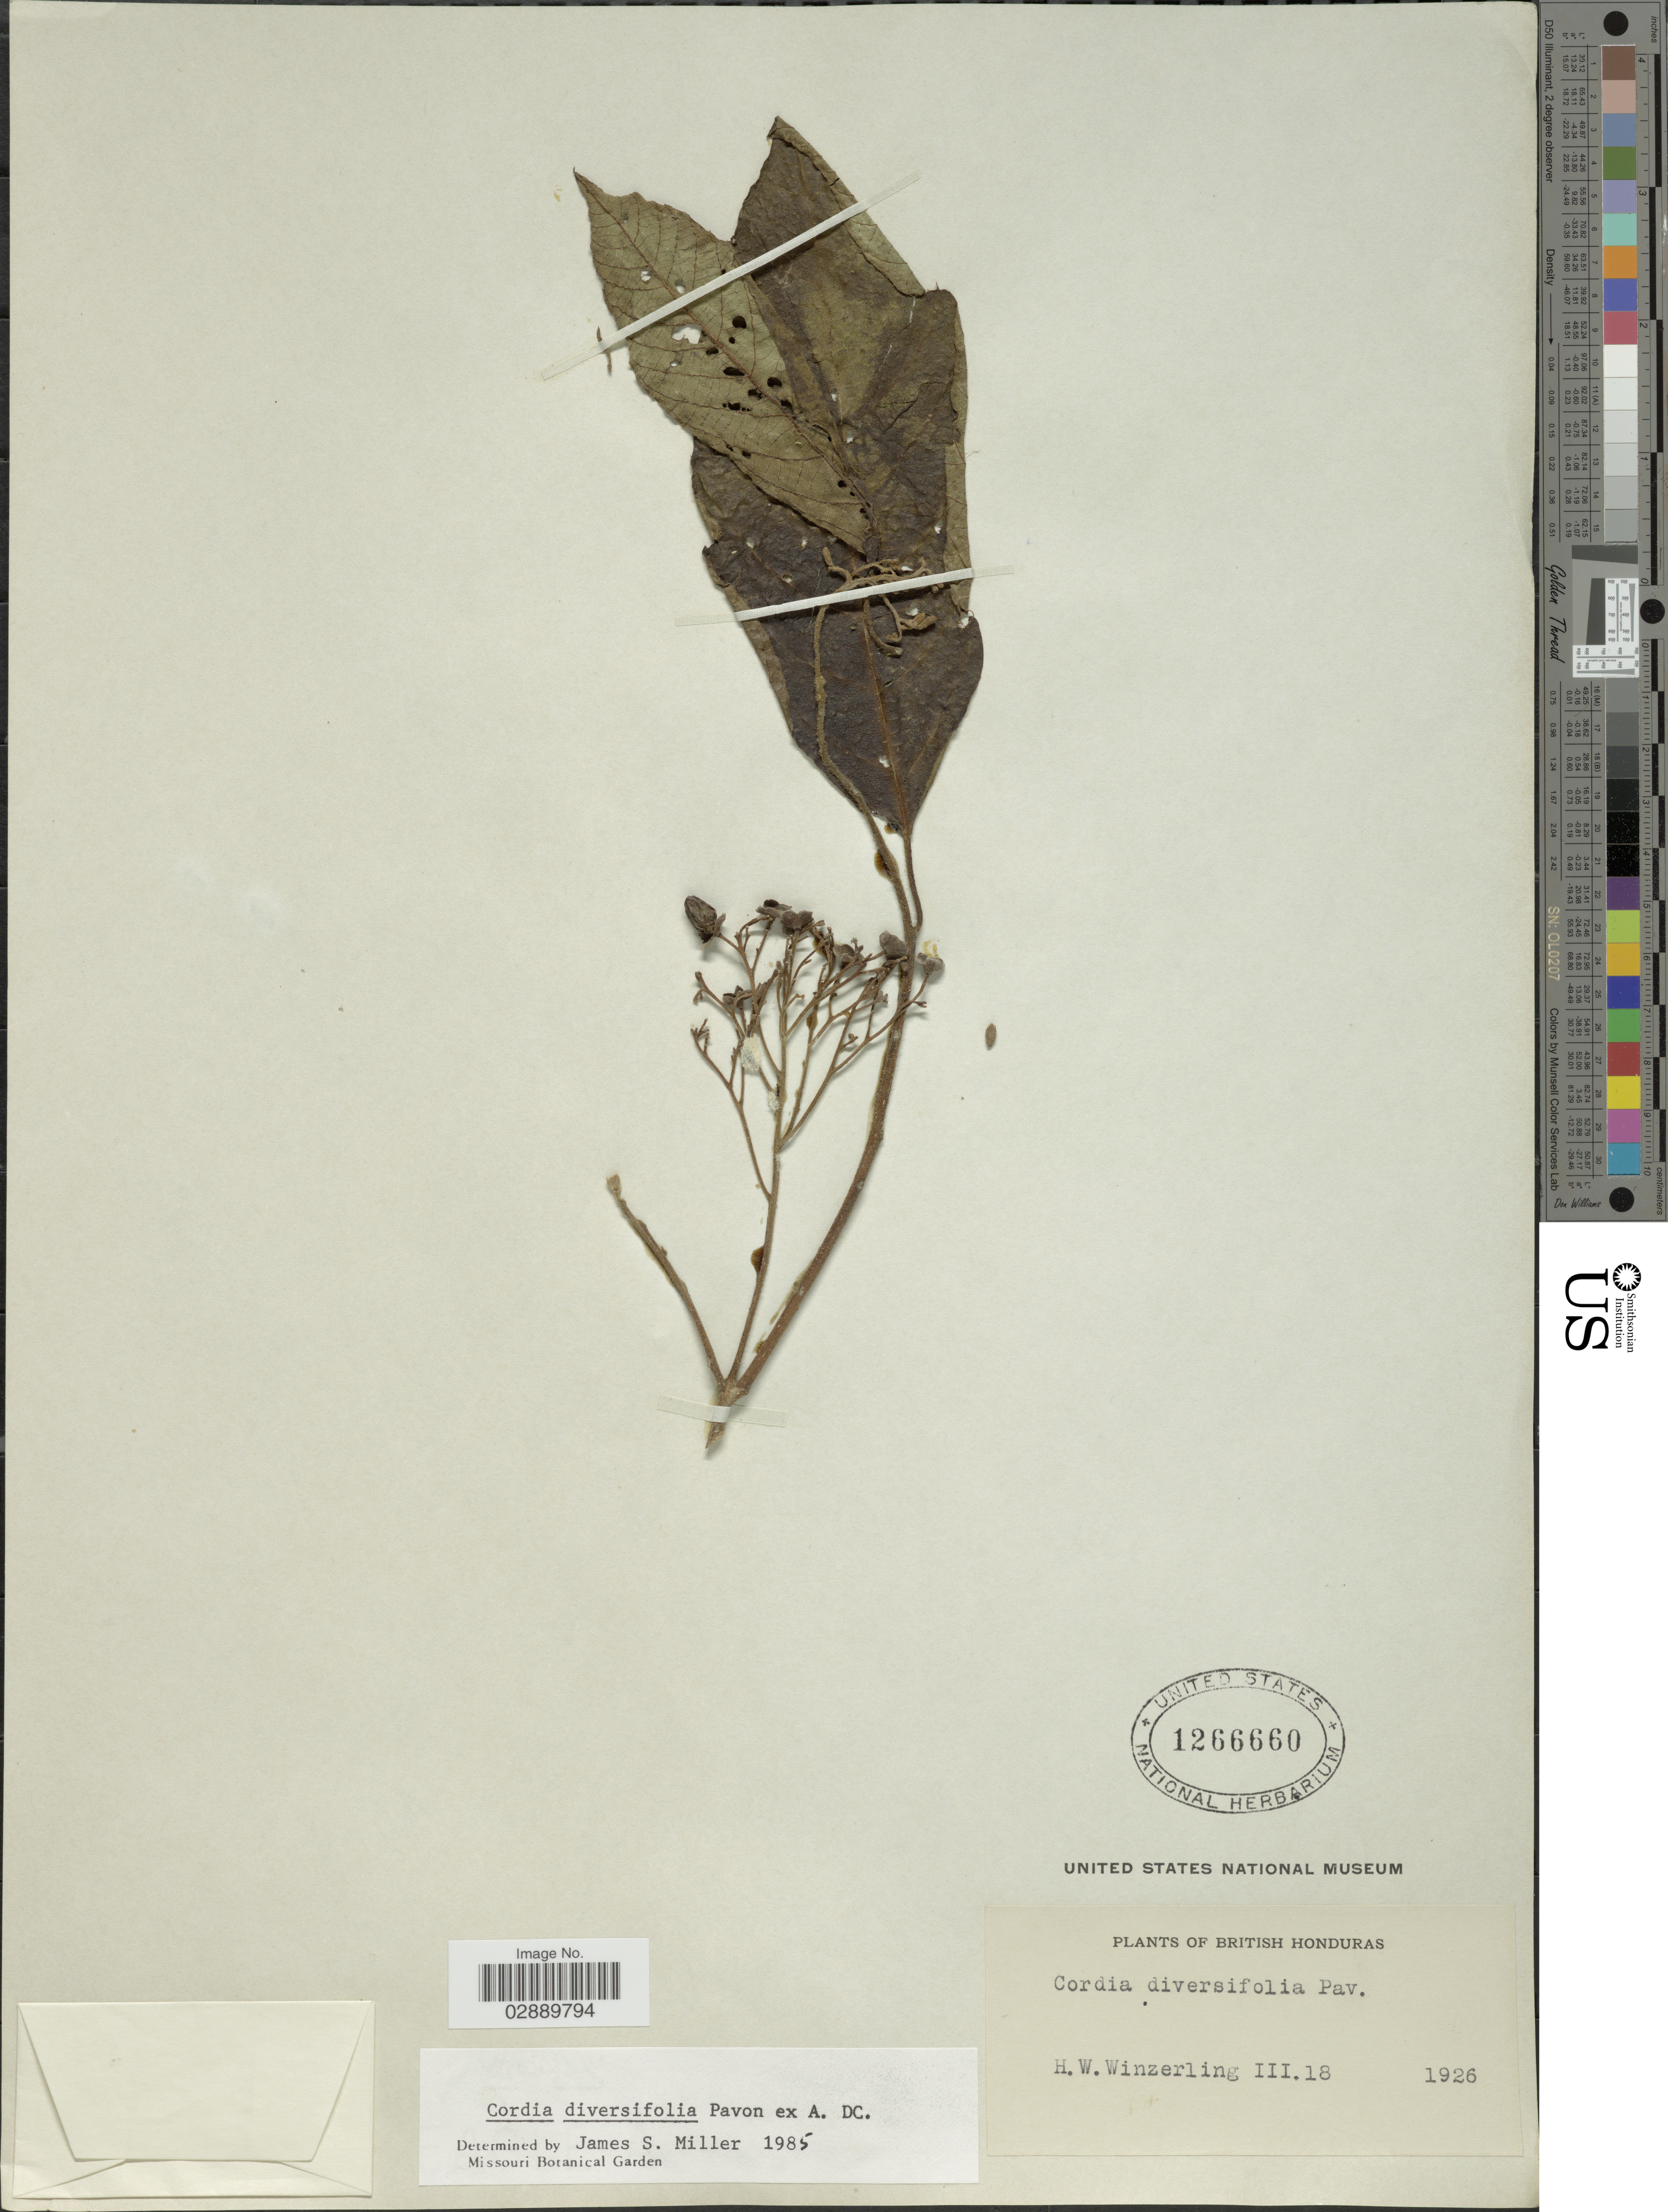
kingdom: Plantae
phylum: Tracheophyta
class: Magnoliopsida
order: Boraginales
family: Cordiaceae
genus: Cordia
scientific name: Cordia diversifolia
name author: Pav. ex DC.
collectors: H. Winzerling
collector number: III.18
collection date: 1926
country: Belize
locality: British Honduras.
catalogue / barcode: US 1266660